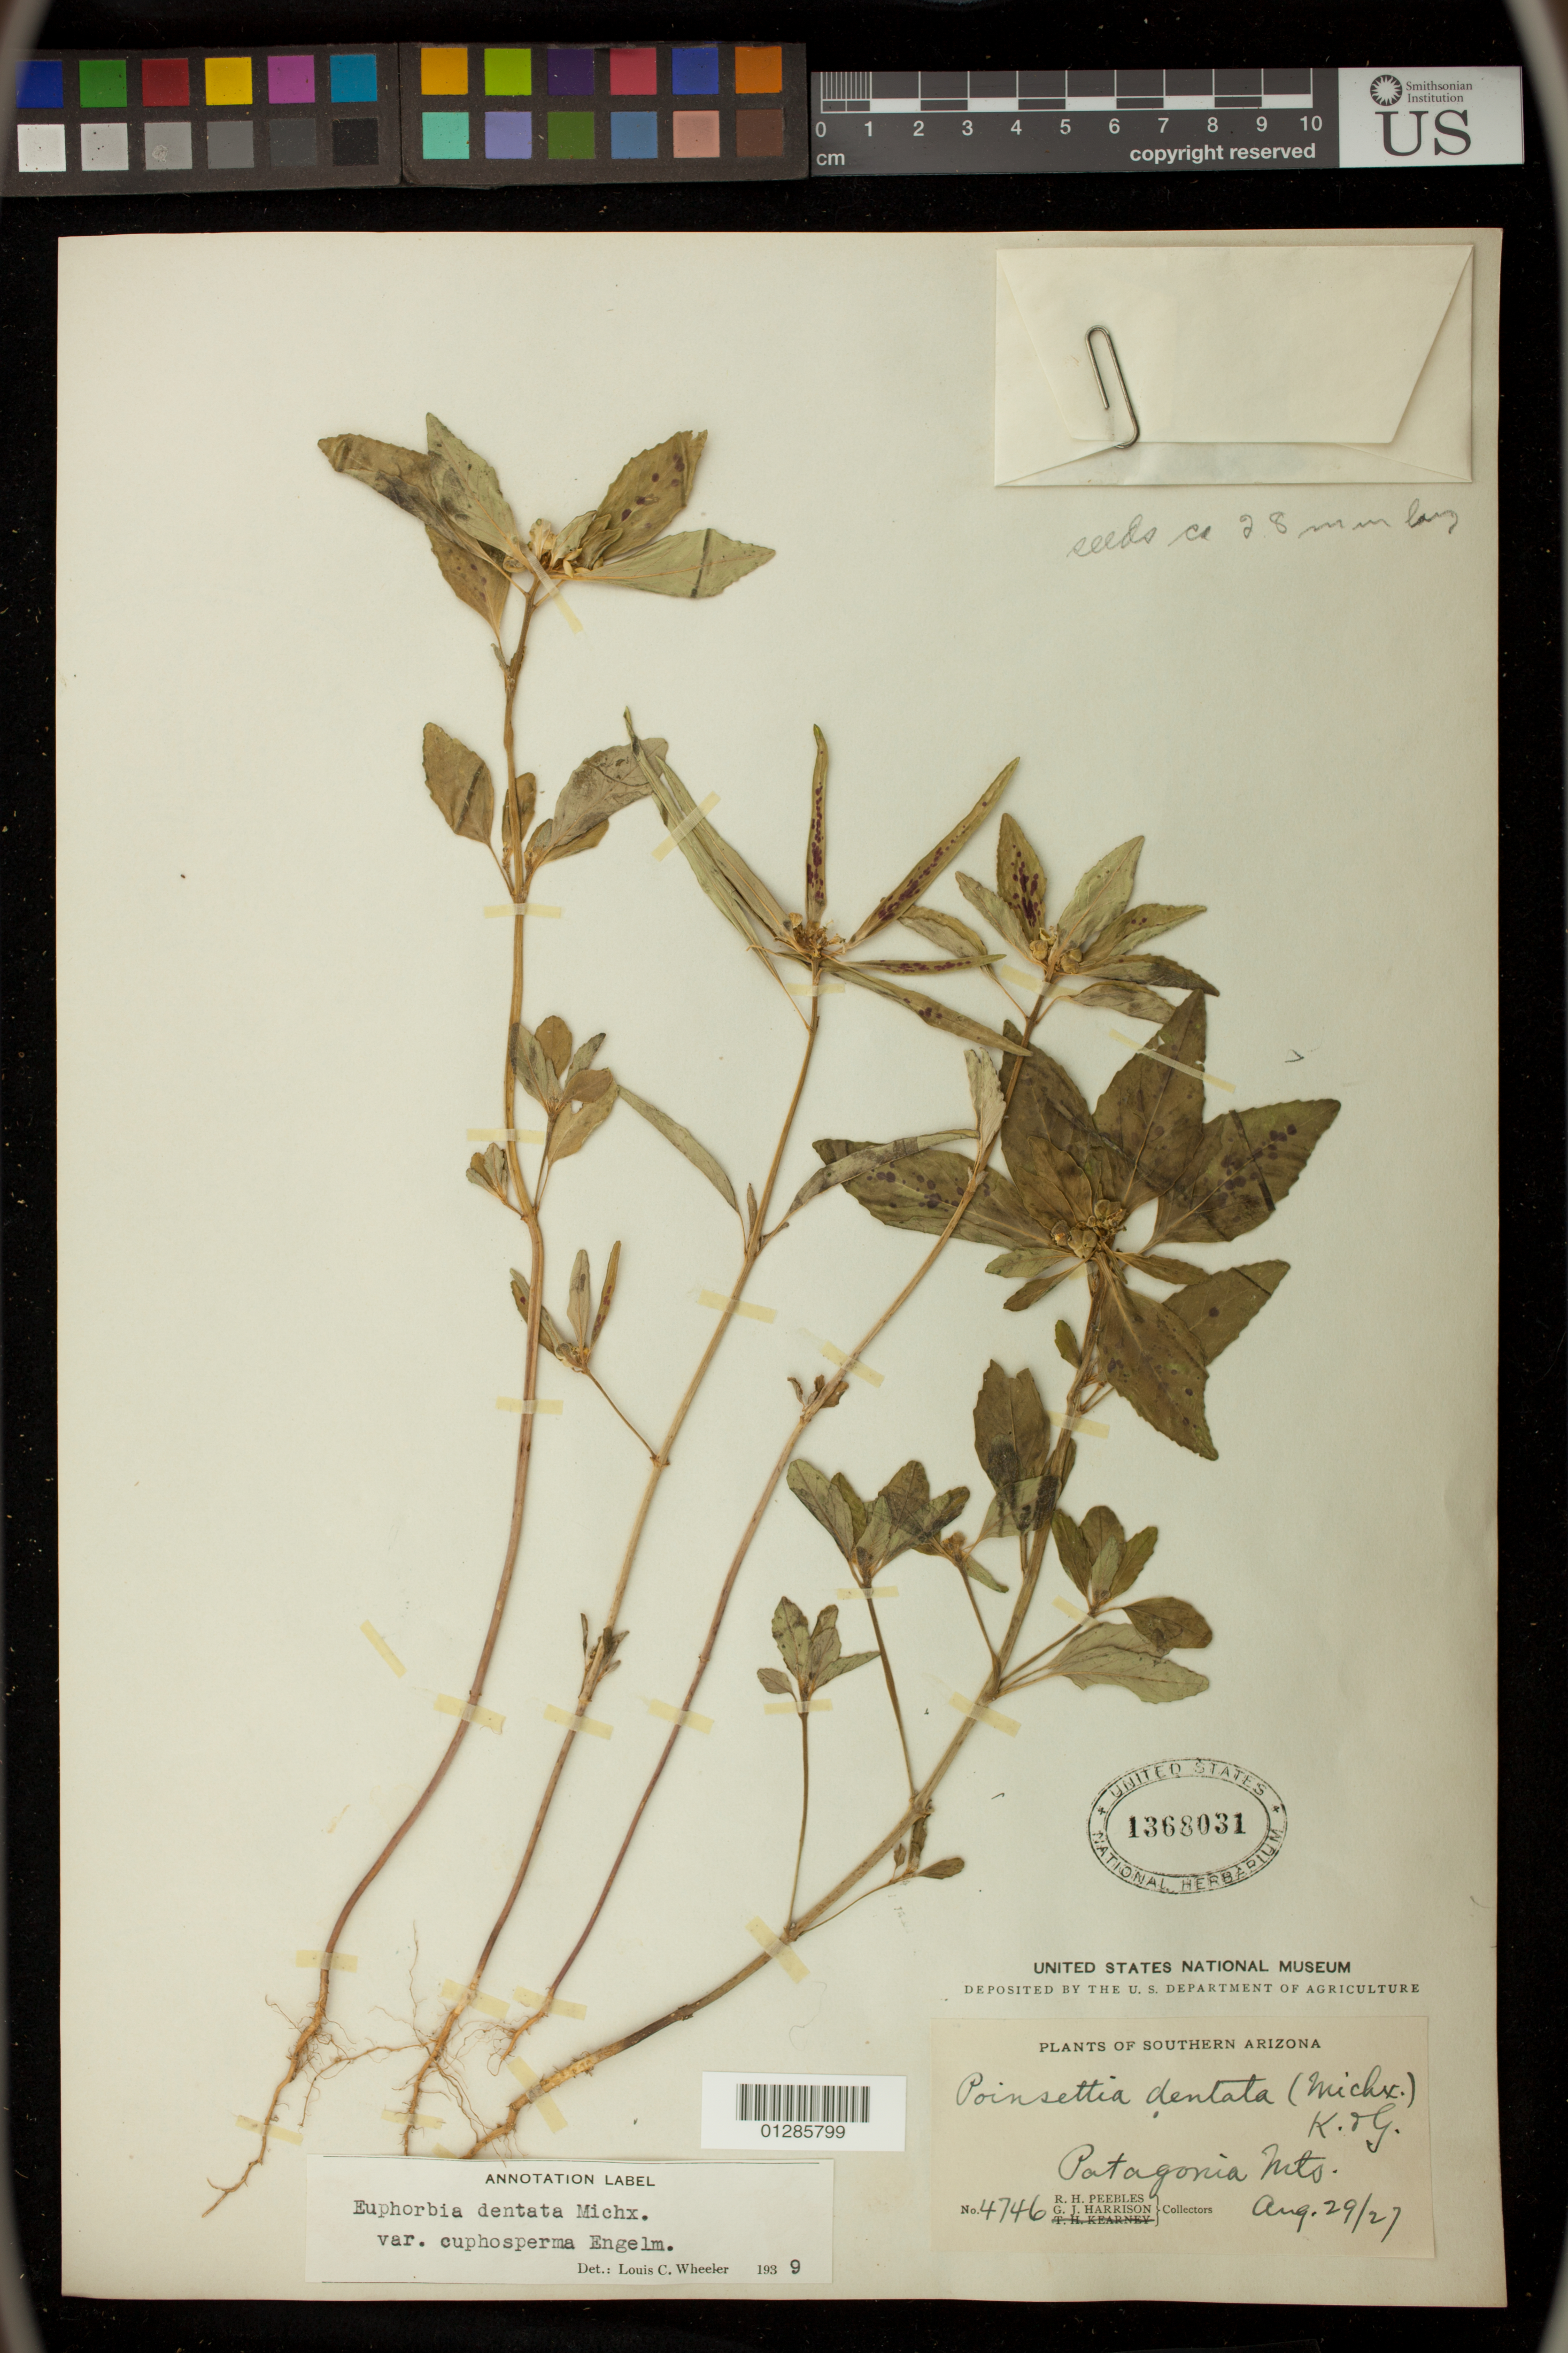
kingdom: Plantae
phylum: Tracheophyta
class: Magnoliopsida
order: Malpighiales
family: Euphorbiaceae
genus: Euphorbia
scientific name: Euphorbia dentata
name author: Michx.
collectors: R. H. Peebles & G. J. Harrison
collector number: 4746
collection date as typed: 29 Aug 1927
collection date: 1927-08-29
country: United States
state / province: Arizona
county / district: Santa Cruz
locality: Patagonia Mts.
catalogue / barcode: US 1368031